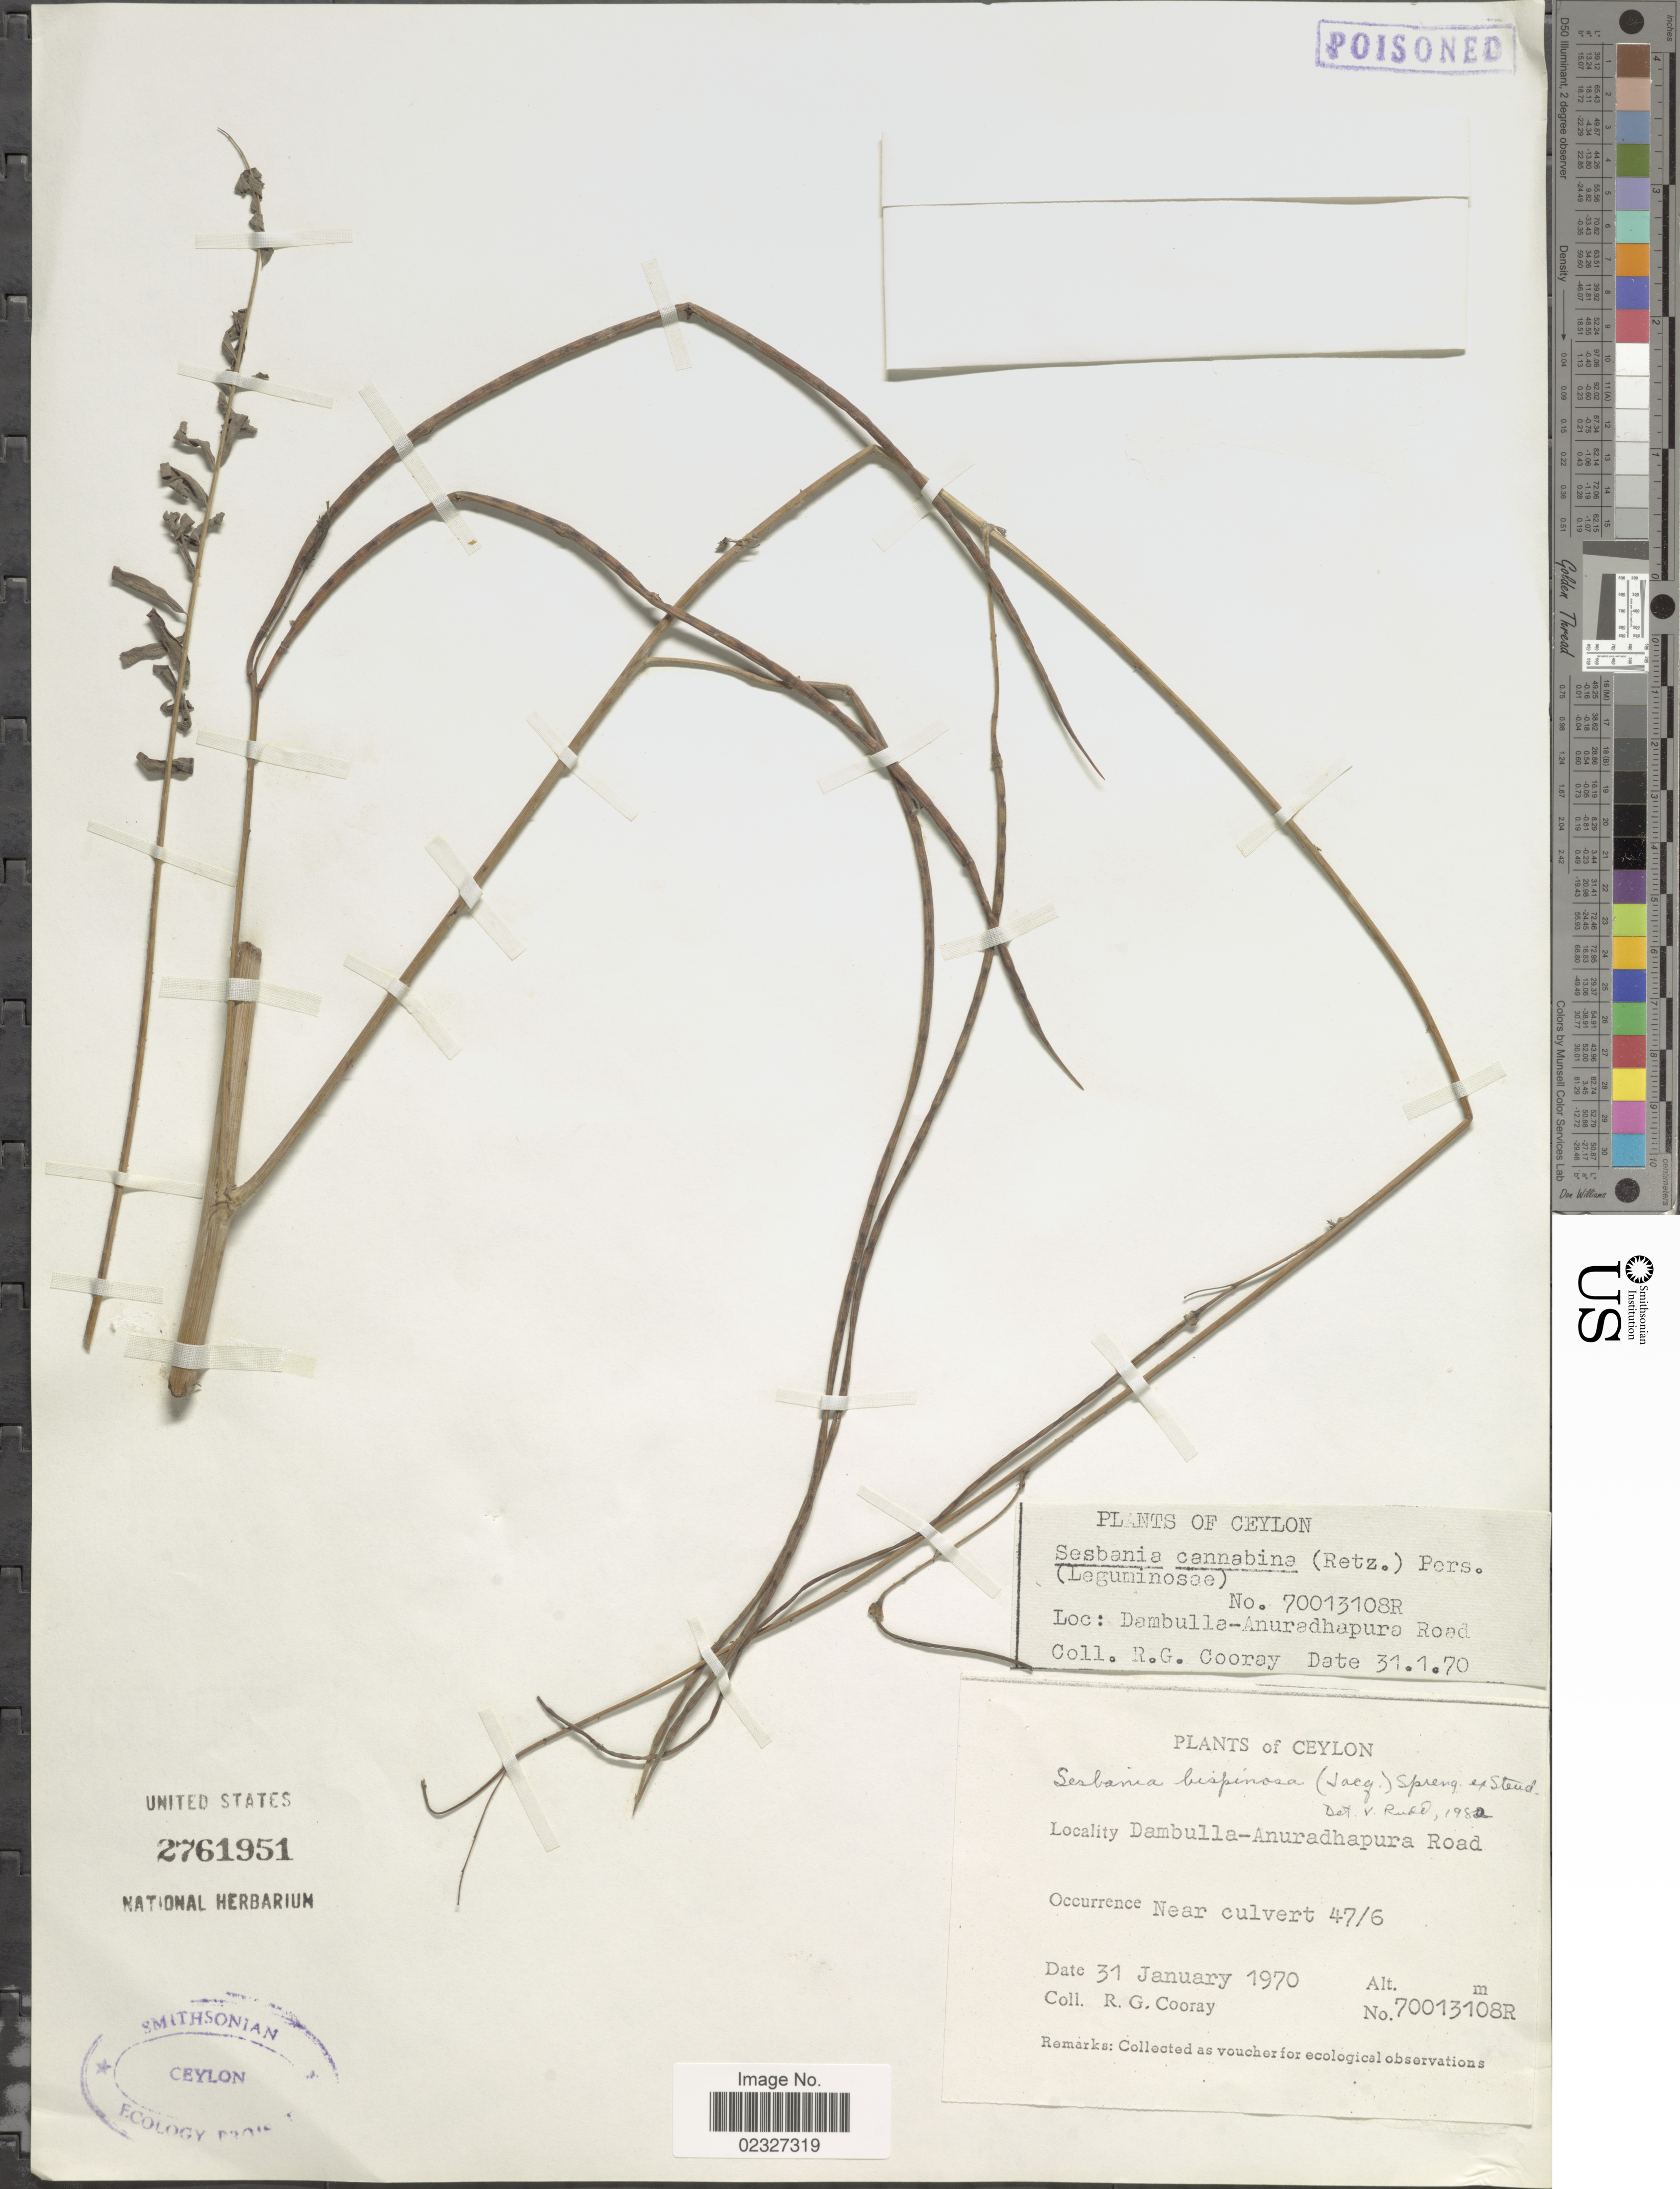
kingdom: Plantae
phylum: Tracheophyta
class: Magnoliopsida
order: Fabales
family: Fabaceae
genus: Sesbania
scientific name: Sesbania bispinosa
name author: (Jacq.) Steud.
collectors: R. Cooray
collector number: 70013108R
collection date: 1970-01-31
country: Sri Lanka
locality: Ceylon, Dambulla-Anuradhapura Road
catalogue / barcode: US 2761951